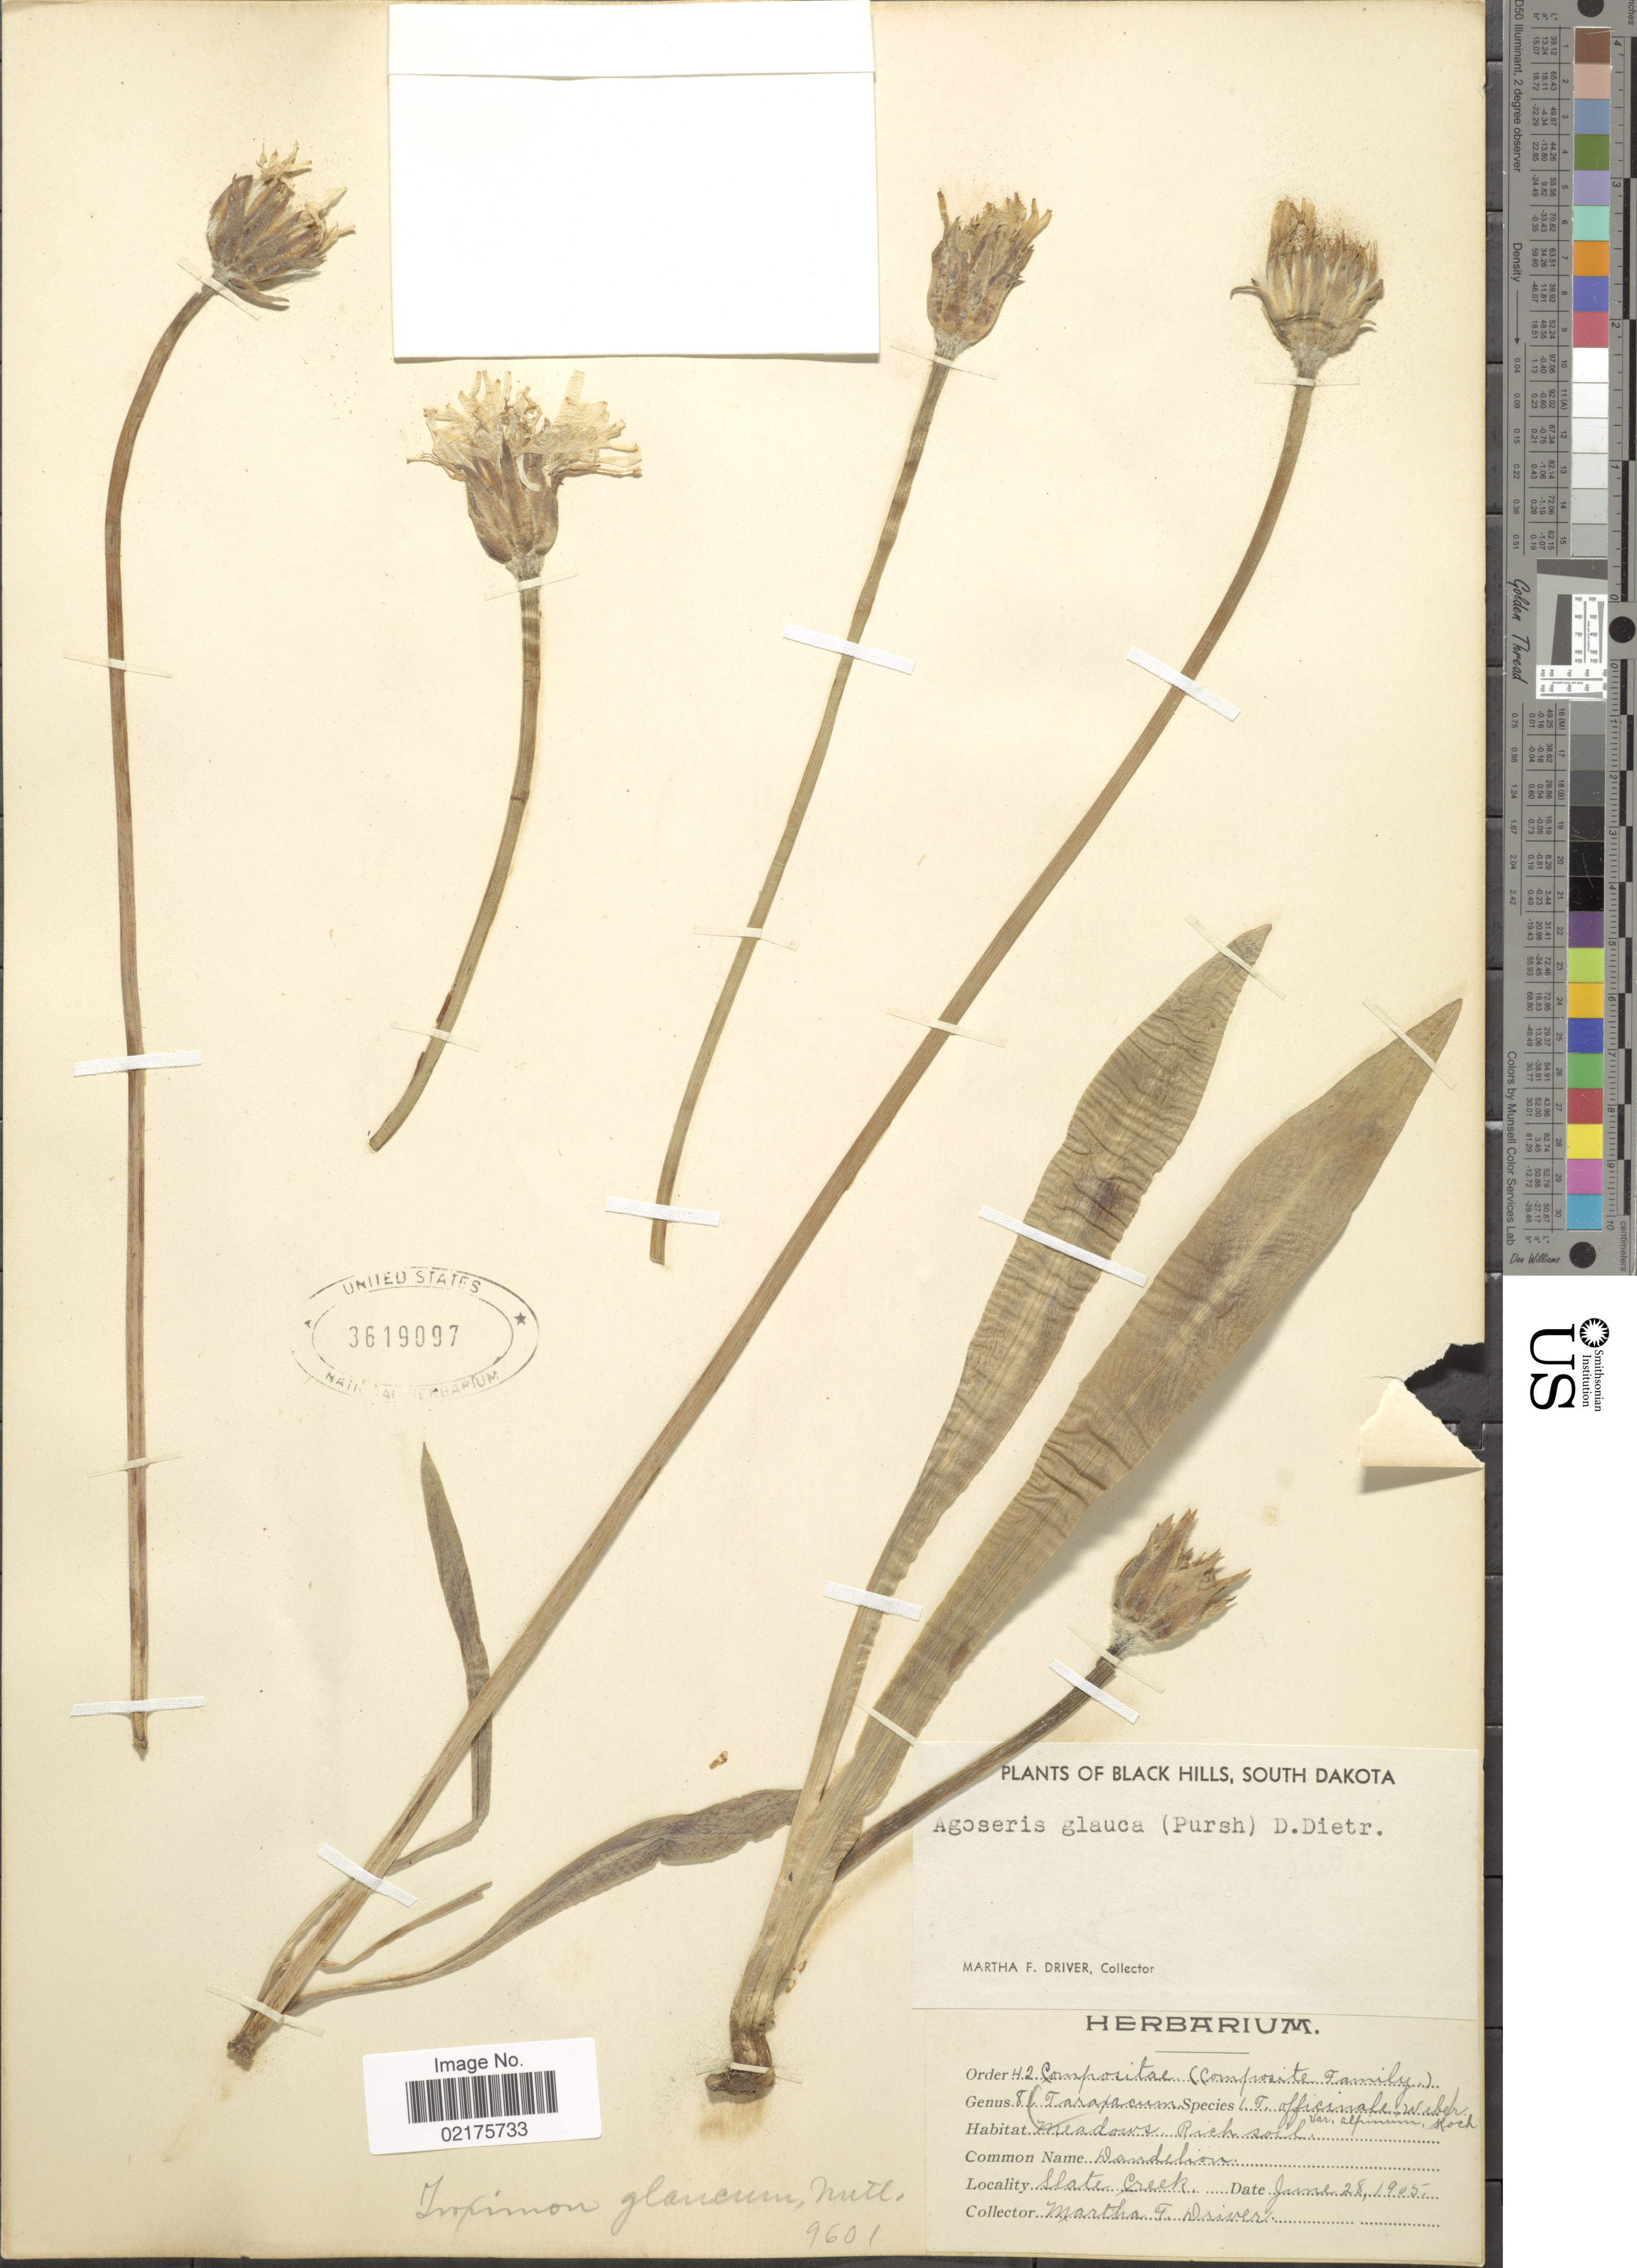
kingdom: Plantae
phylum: Tracheophyta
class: Magnoliopsida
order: Asterales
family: Asteraceae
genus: Agoseris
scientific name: Agoseris glauca var. glauca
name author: (Pursh) Raf.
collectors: M. Driver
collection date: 1905-06-28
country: United States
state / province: Idaho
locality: Slate Creek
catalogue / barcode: US 3619097